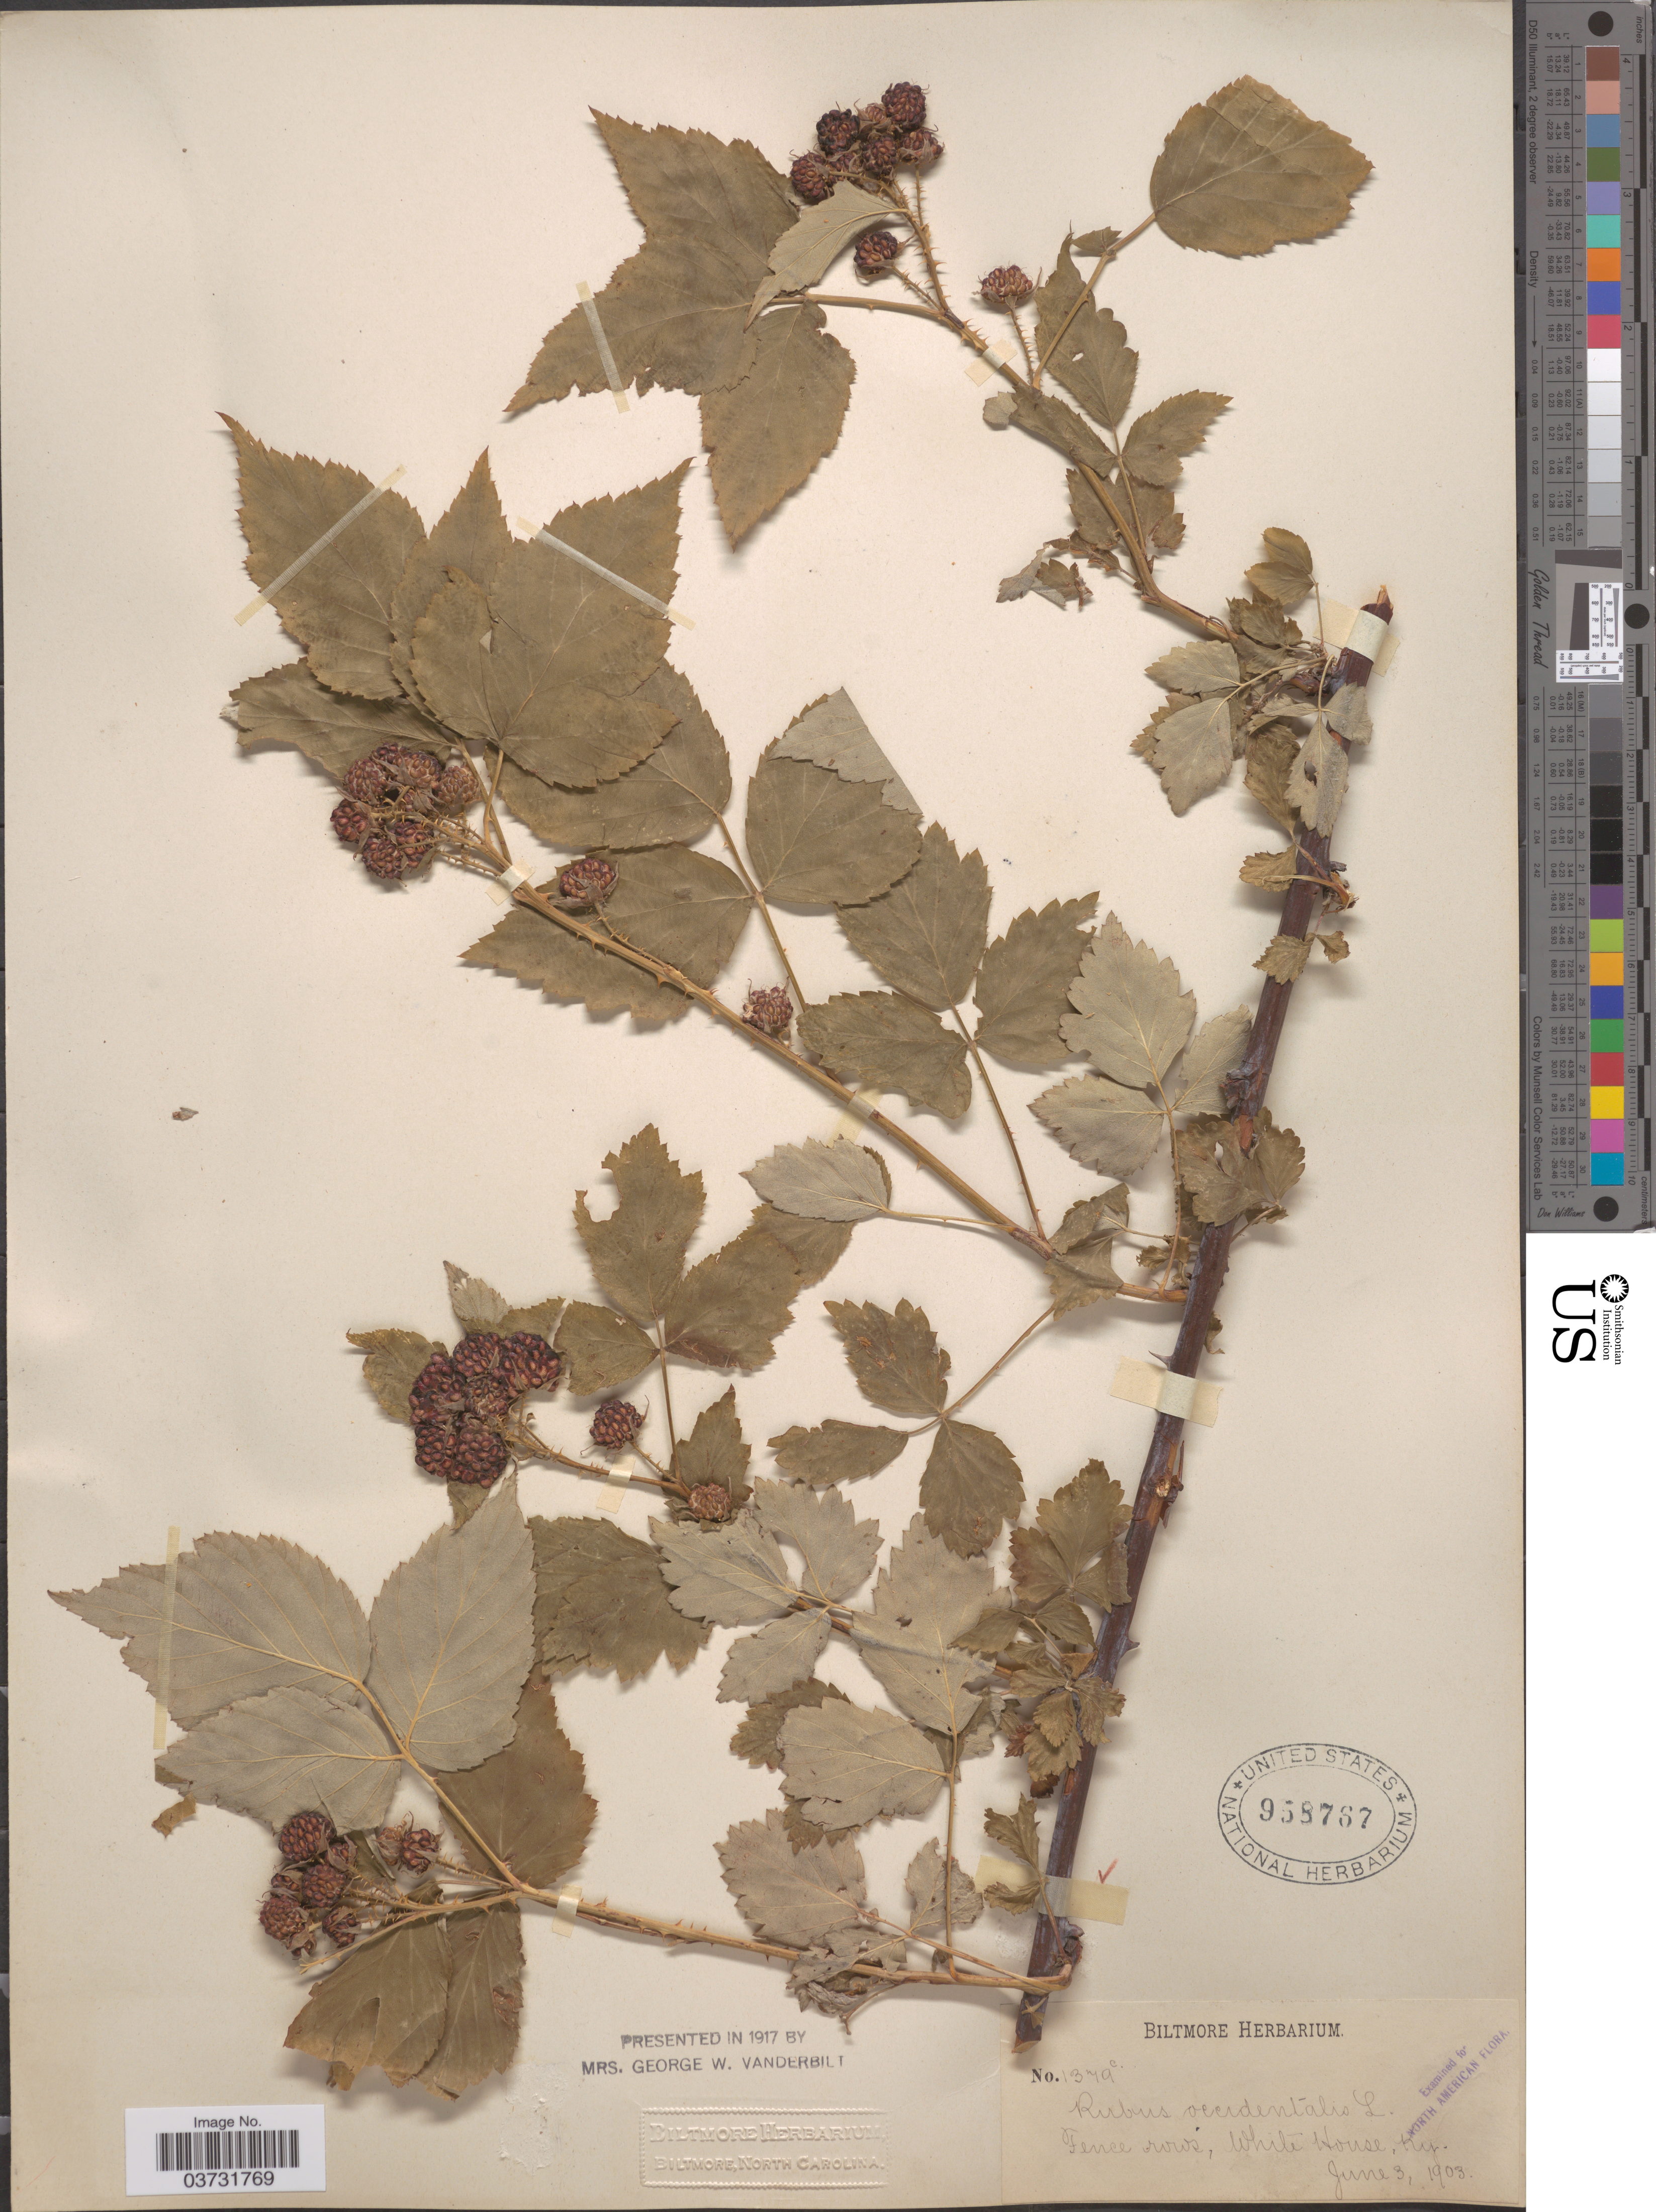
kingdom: Plantae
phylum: Tracheophyta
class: Magnoliopsida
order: Rosales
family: Rosaceae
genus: Rubus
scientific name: Rubus occidentalis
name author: L.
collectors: ex herb. Biltmore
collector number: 1379c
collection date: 1903-06-03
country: United States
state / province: New York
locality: White House.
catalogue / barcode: US 958767